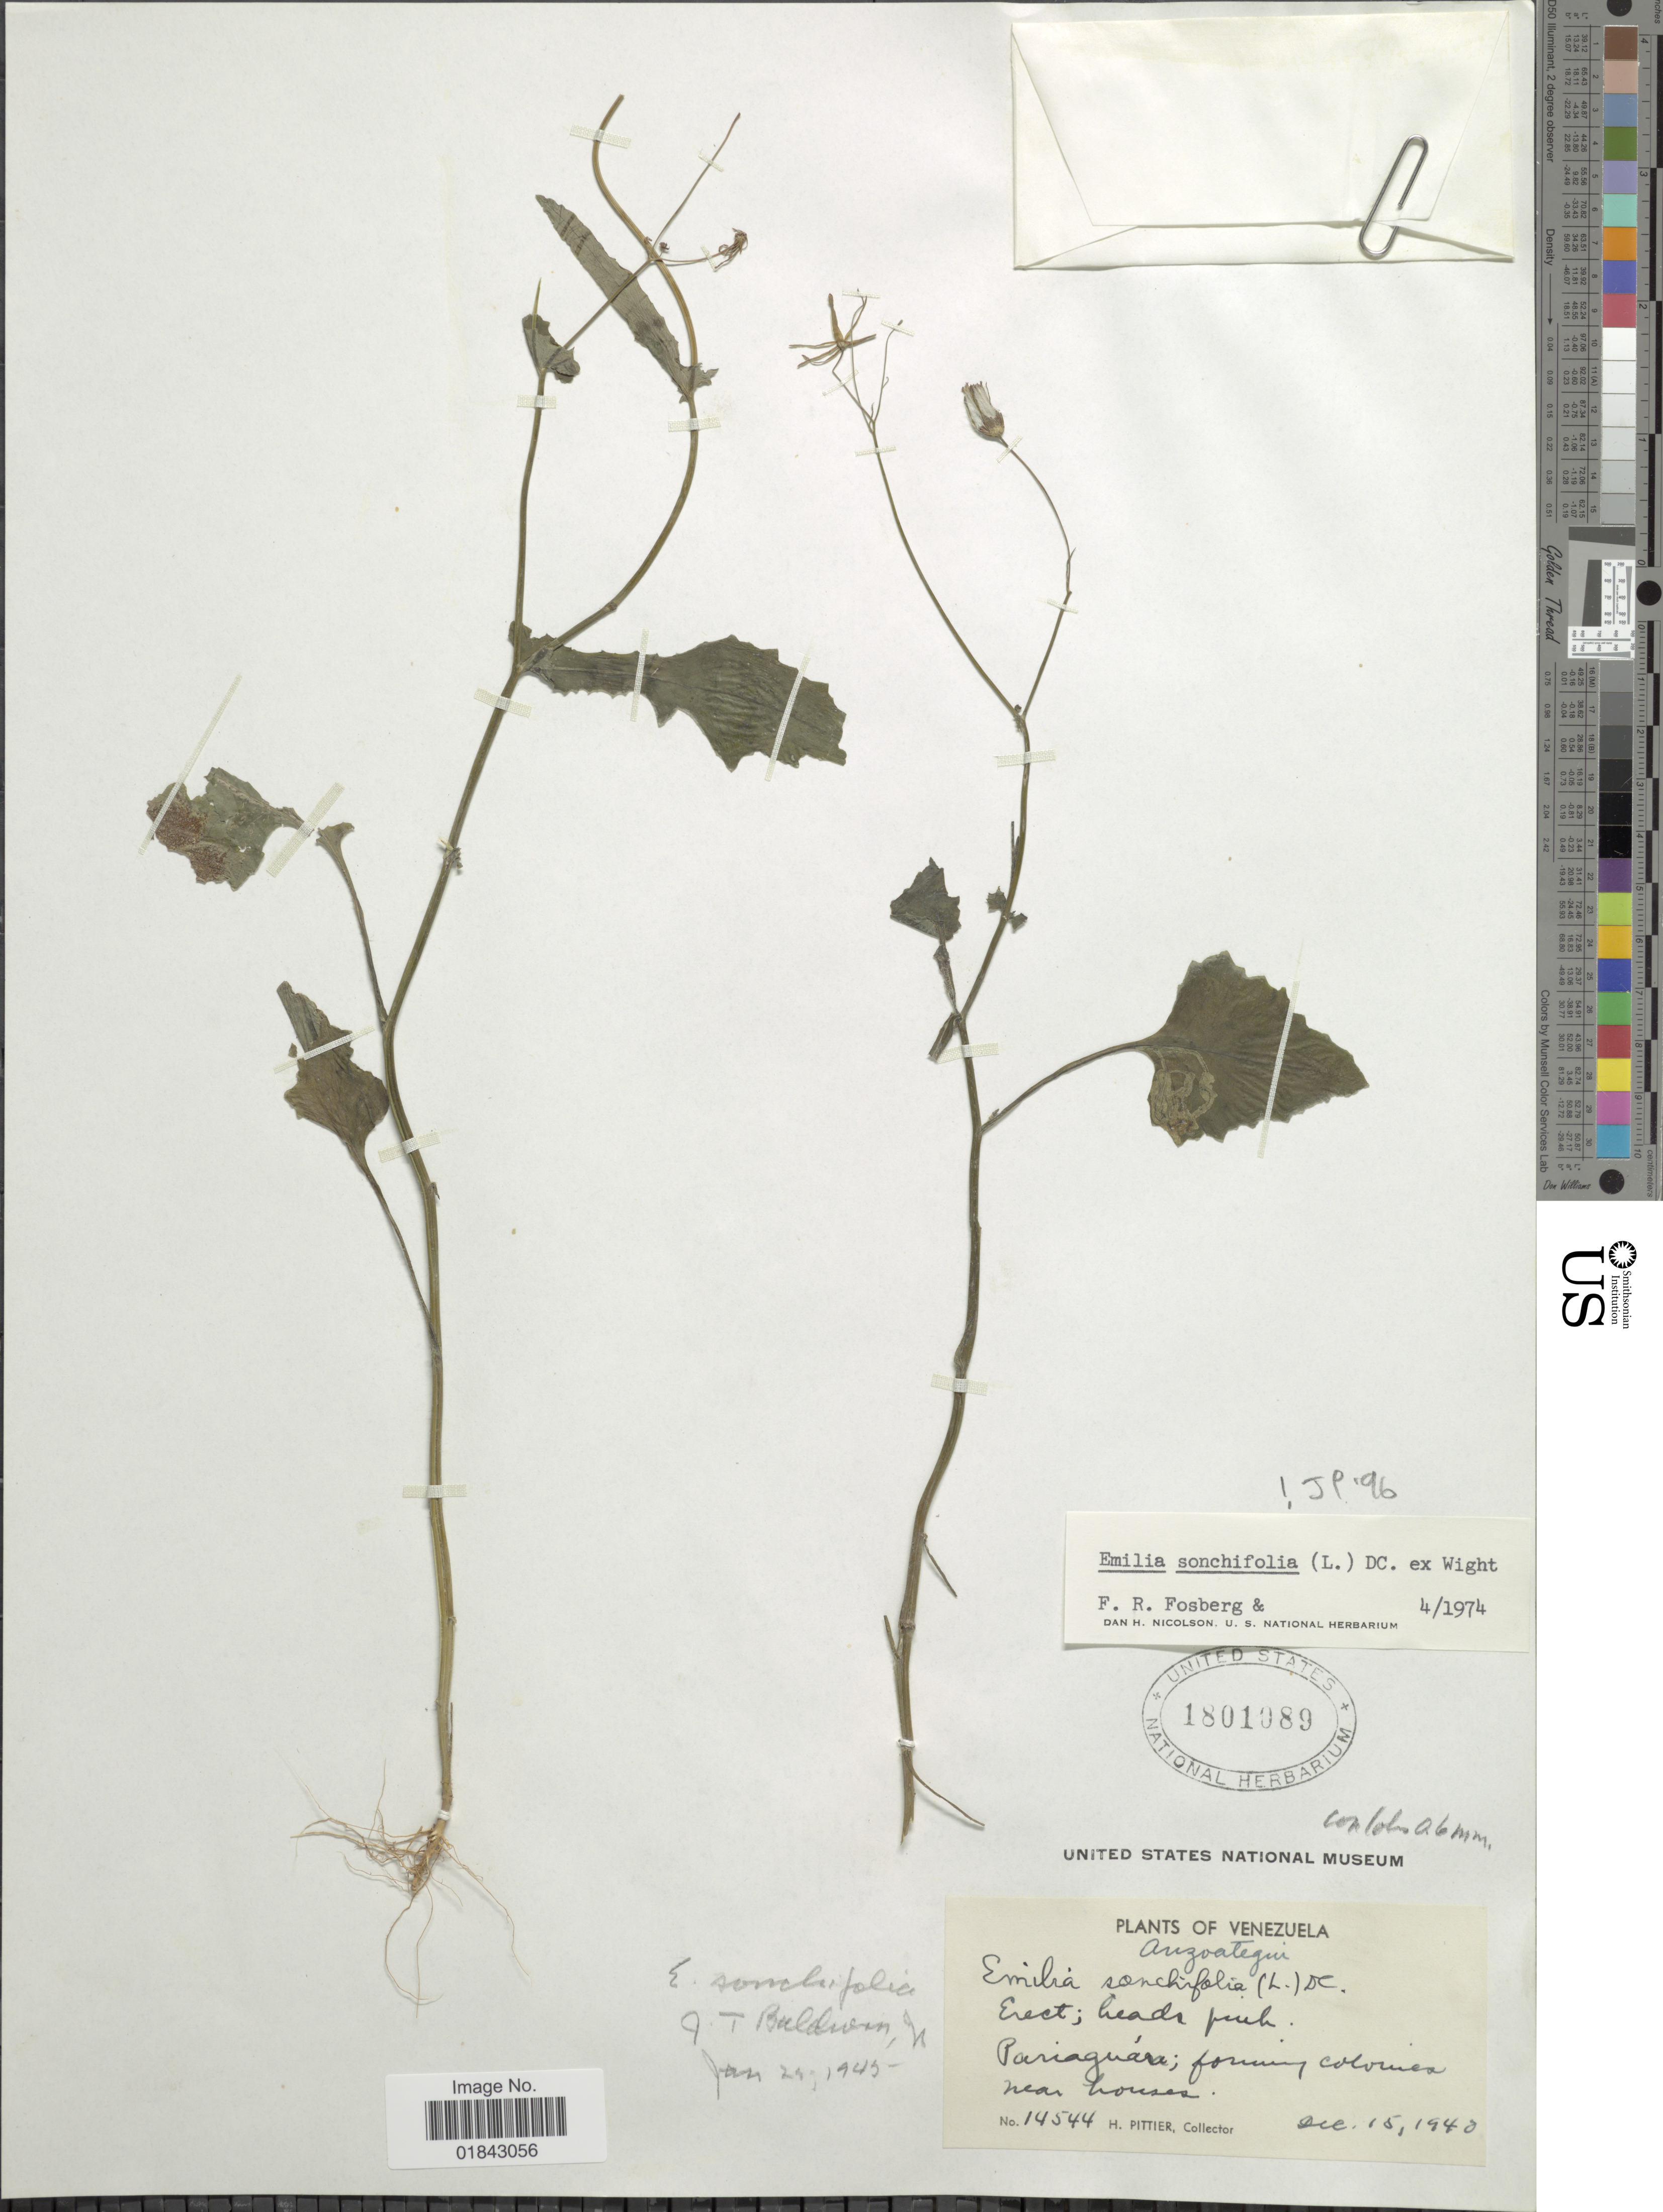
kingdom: Plantae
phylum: Tracheophyta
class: Magnoliopsida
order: Asterales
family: Asteraceae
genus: Emilia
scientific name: Emilia sonchifolia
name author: (L.) DC.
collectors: H. F. Pittier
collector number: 14544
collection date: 1940-12-15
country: Venezuela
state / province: Anzoategui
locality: Pariaguán; forming colonies near houses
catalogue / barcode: US 1801089